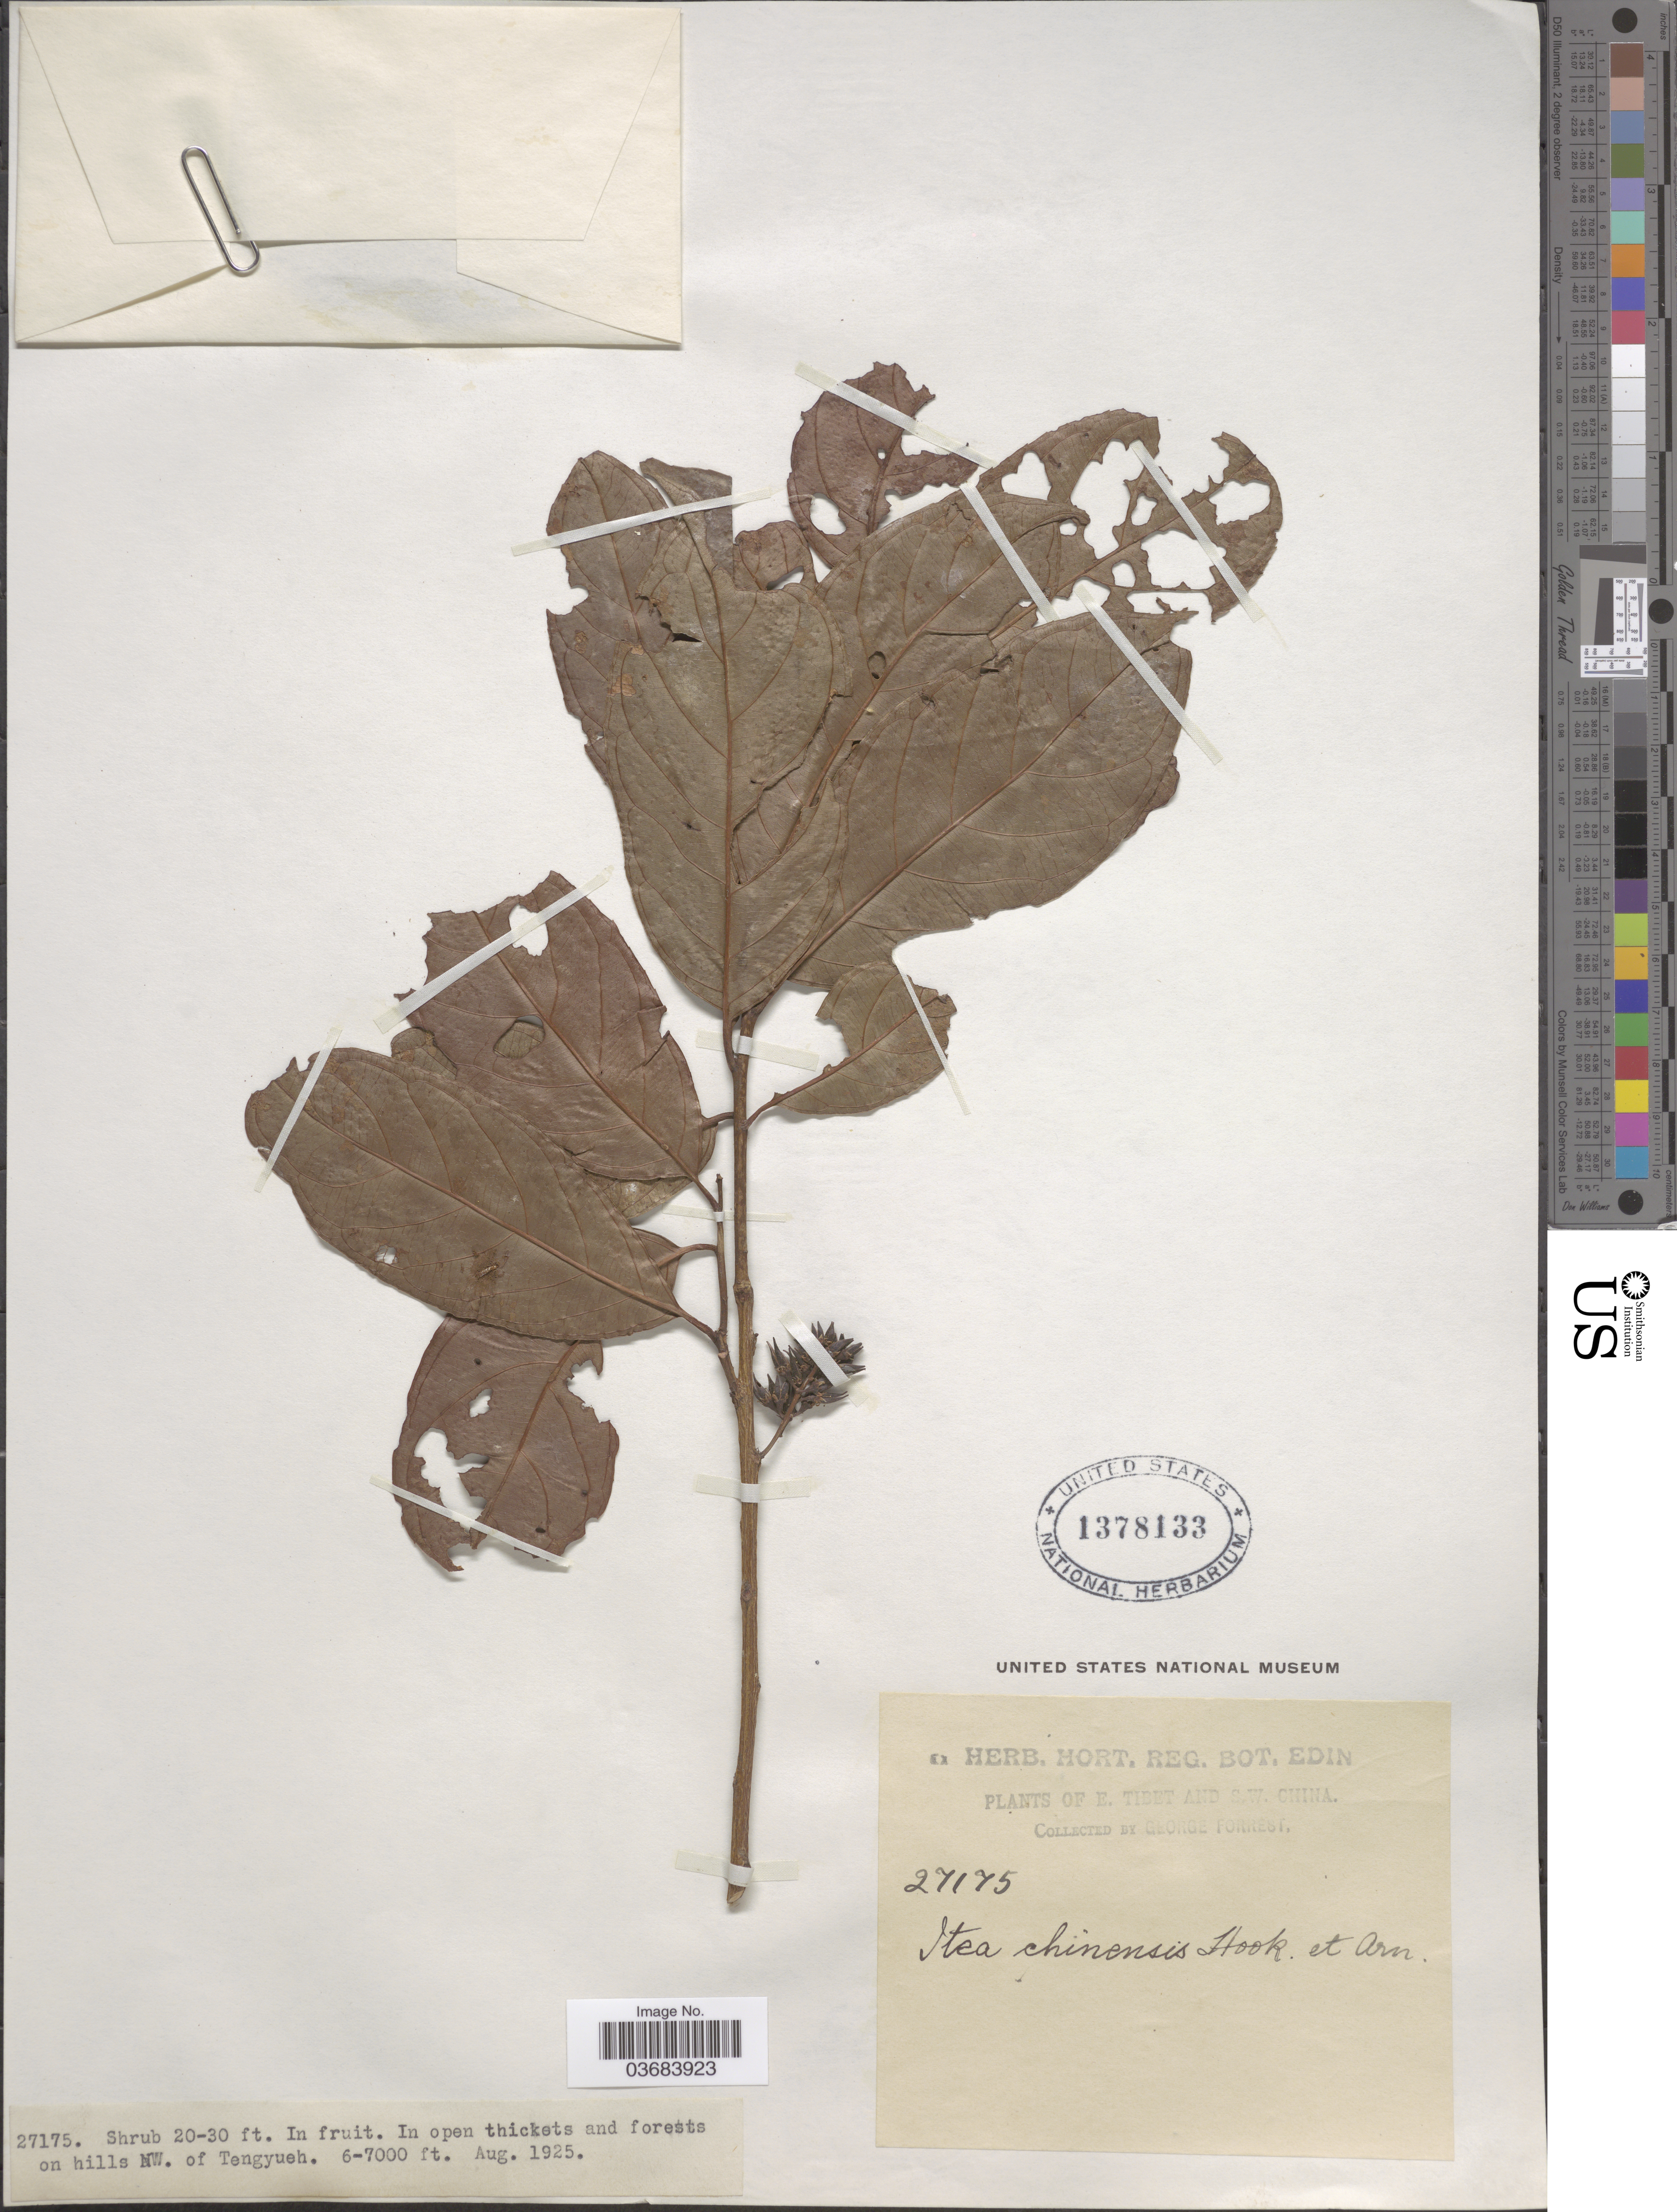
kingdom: Plantae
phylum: Tracheophyta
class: Magnoliopsida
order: Saxifragales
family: Iteaceae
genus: Itea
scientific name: Itea chinensis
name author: W. Hook. & H.J. Arn.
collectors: G. Forrest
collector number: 27175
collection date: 1925-08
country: China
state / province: Xizang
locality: E. Tibet and S.W. China. In open thickets and forests on hills NW. of Tengyueh.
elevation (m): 1829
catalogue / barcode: US 1378133